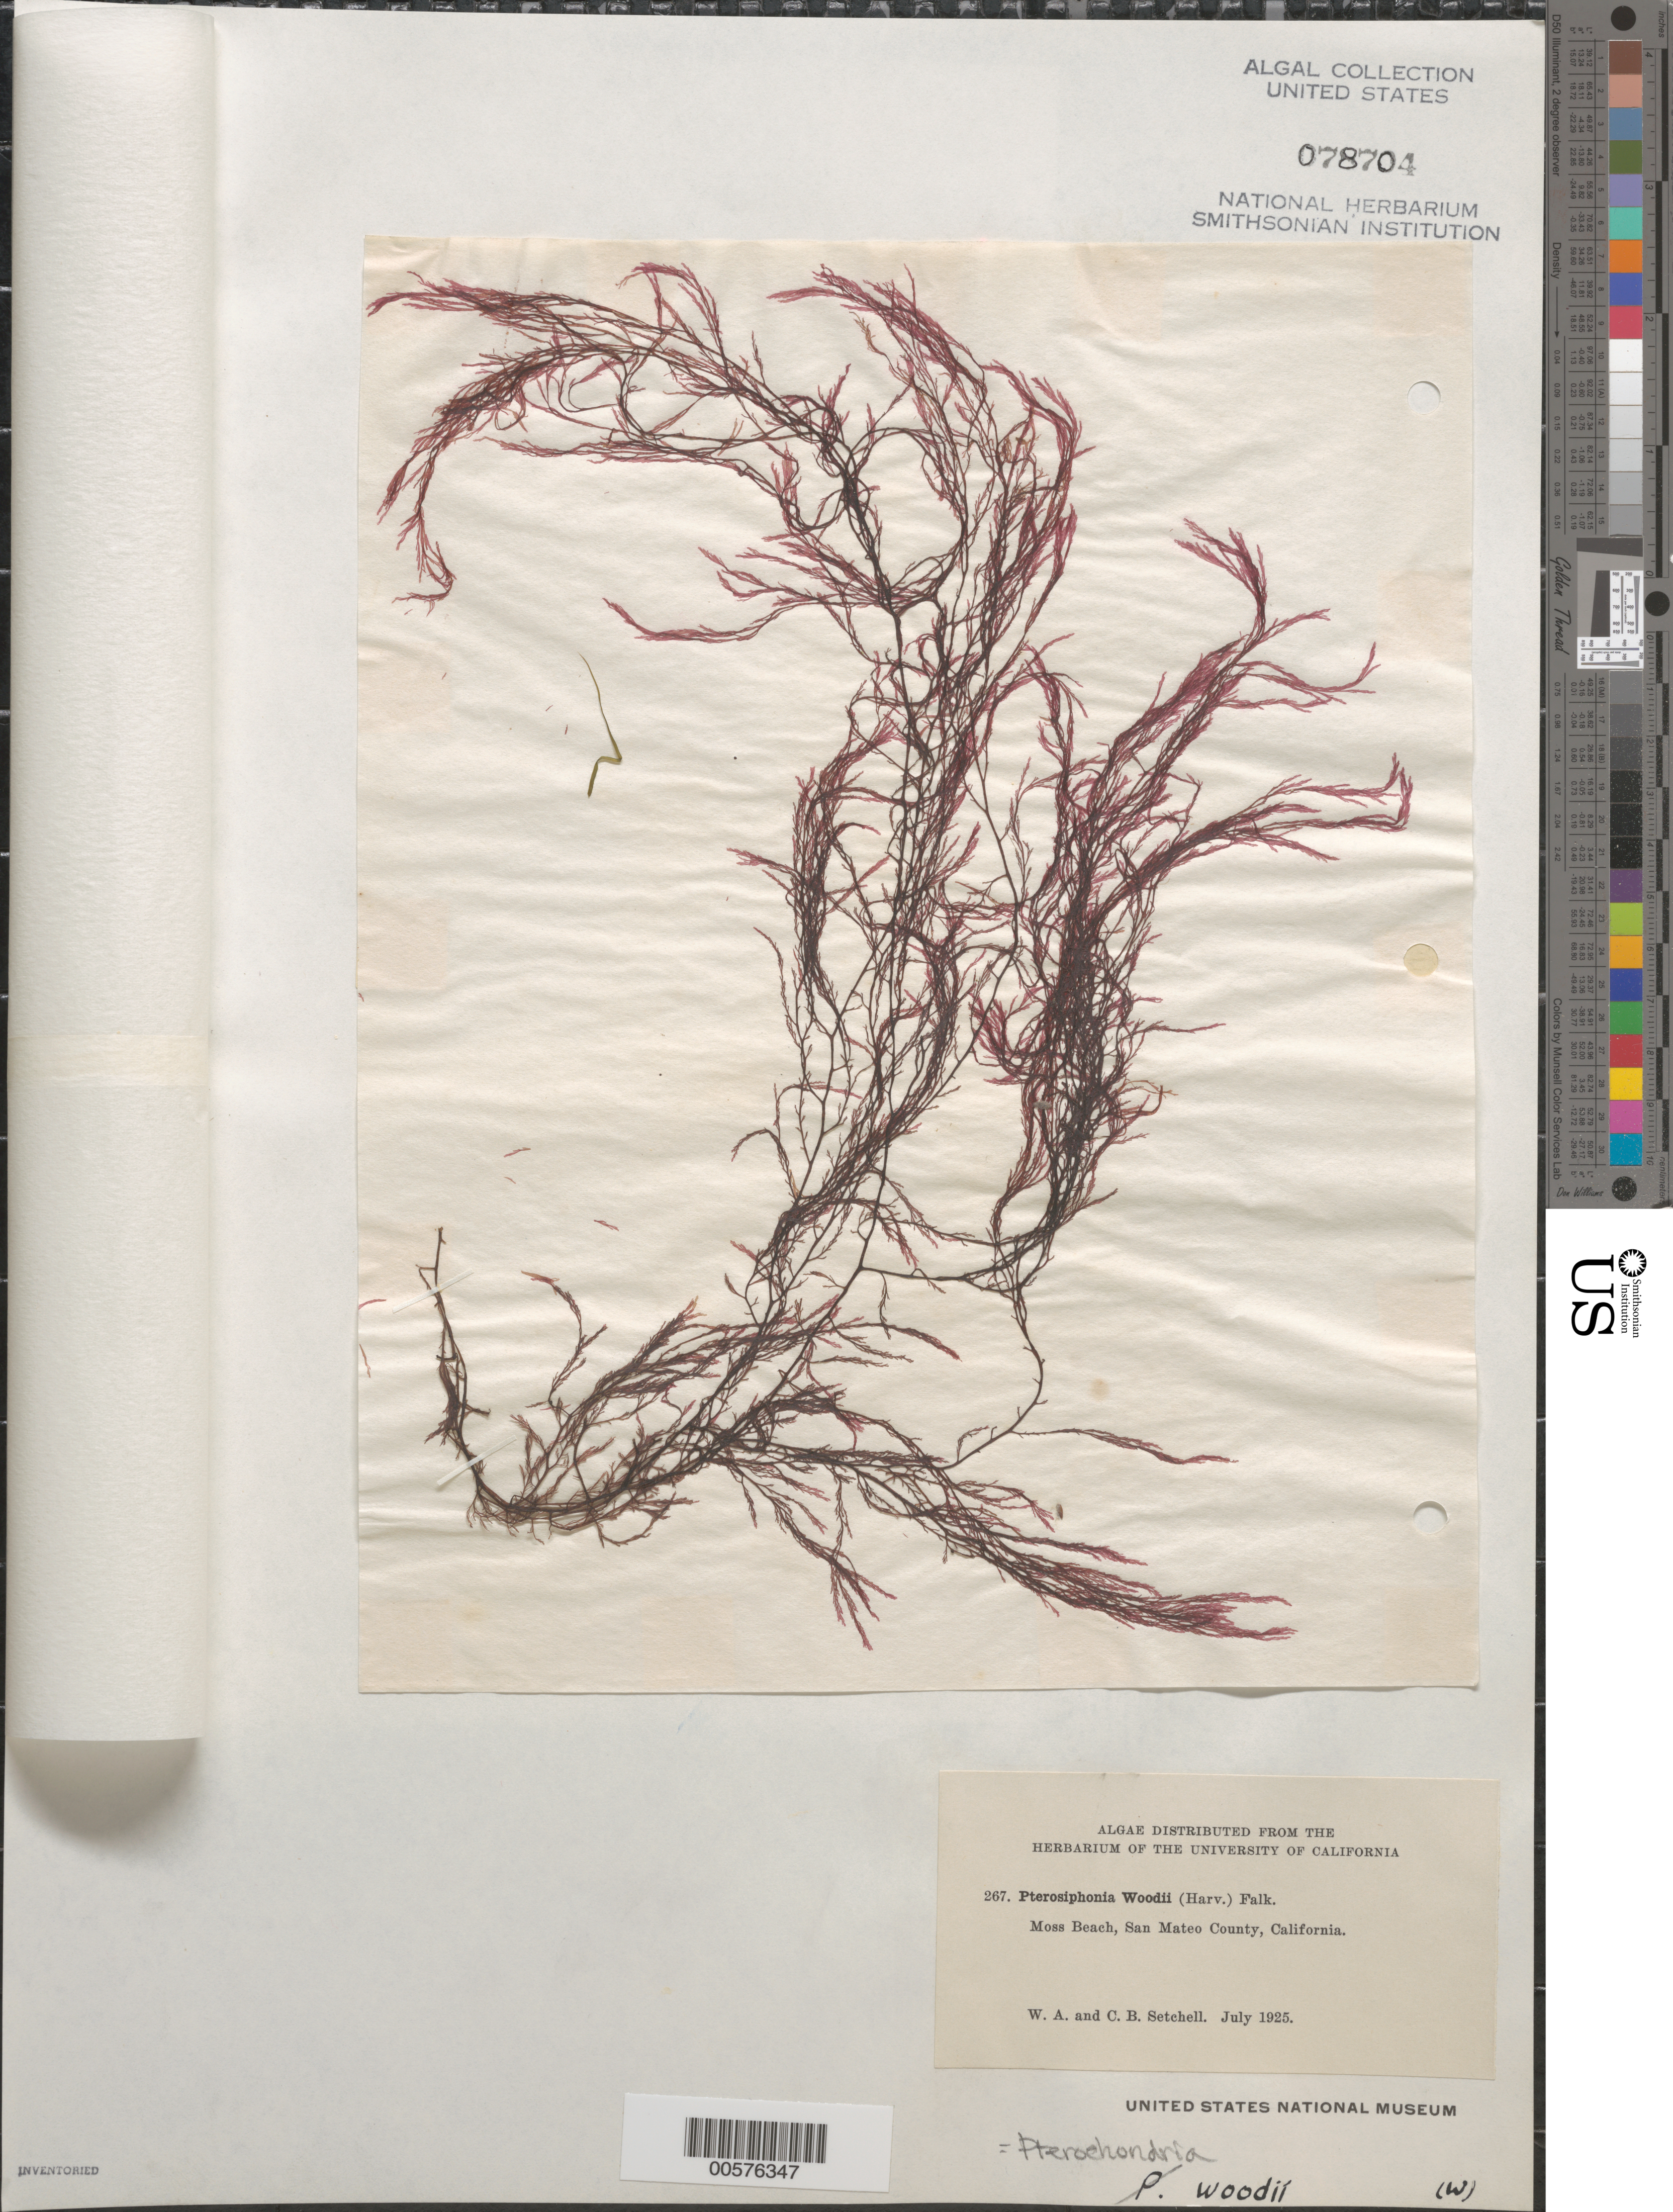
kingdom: Plantae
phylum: Rhodophyta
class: Florideophyceae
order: Ceramiales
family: Rhodomelaceae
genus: Pterochondria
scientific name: Pterochondria woodii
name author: (Harv.) Hollenb.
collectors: W. Setchell & C. B. Setchell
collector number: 267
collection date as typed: Jul 1925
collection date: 1925-07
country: United States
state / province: California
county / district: San Mateo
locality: Moss Beach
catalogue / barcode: US 78704